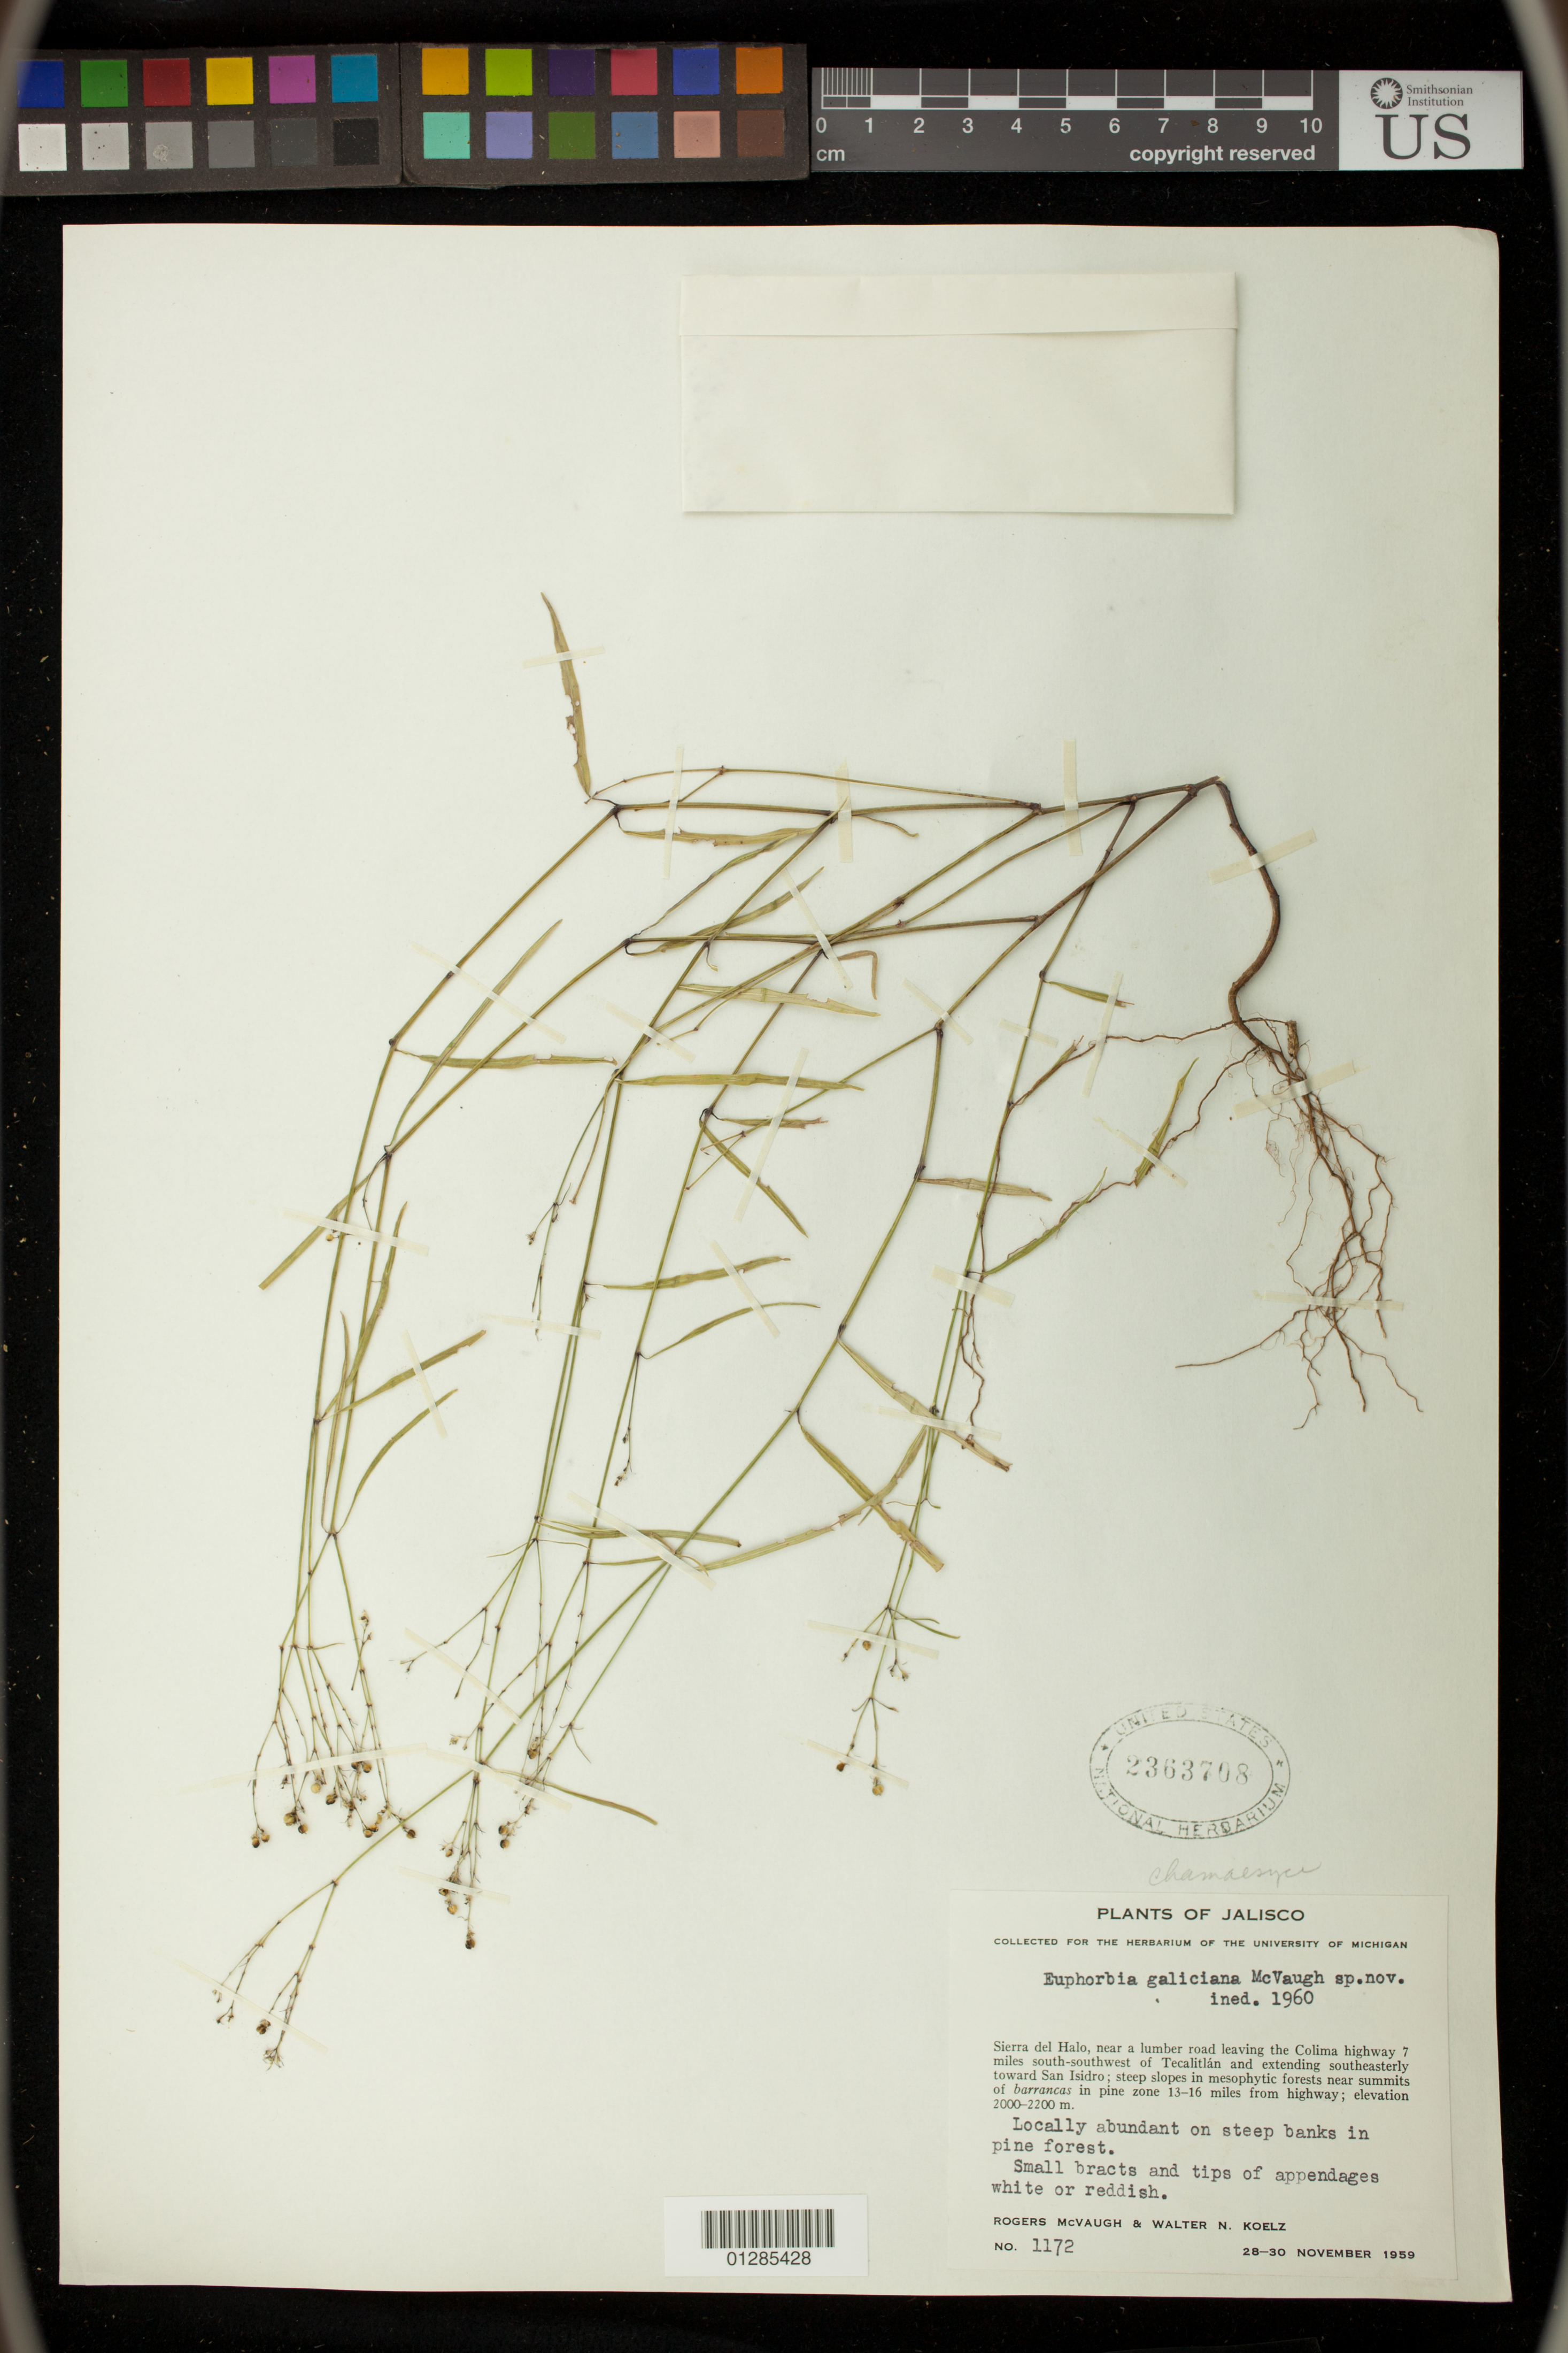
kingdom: Plantae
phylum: Tracheophyta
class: Magnoliopsida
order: Malpighiales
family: Euphorbiaceae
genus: Euphorbia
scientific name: Euphorbia graminea var. novogaliciana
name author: McVaugh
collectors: W. N. Koelz & R. McVaugh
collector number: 1172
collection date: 1959-11-28/1959-11-30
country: Mexico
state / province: Jalisco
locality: Sierra del Halo, near a lumber road leaving the Colima highway 7 miles south-southwest of Tecalitlan and extending southeasterly toward San Isidro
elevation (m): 2000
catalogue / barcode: US 2363708